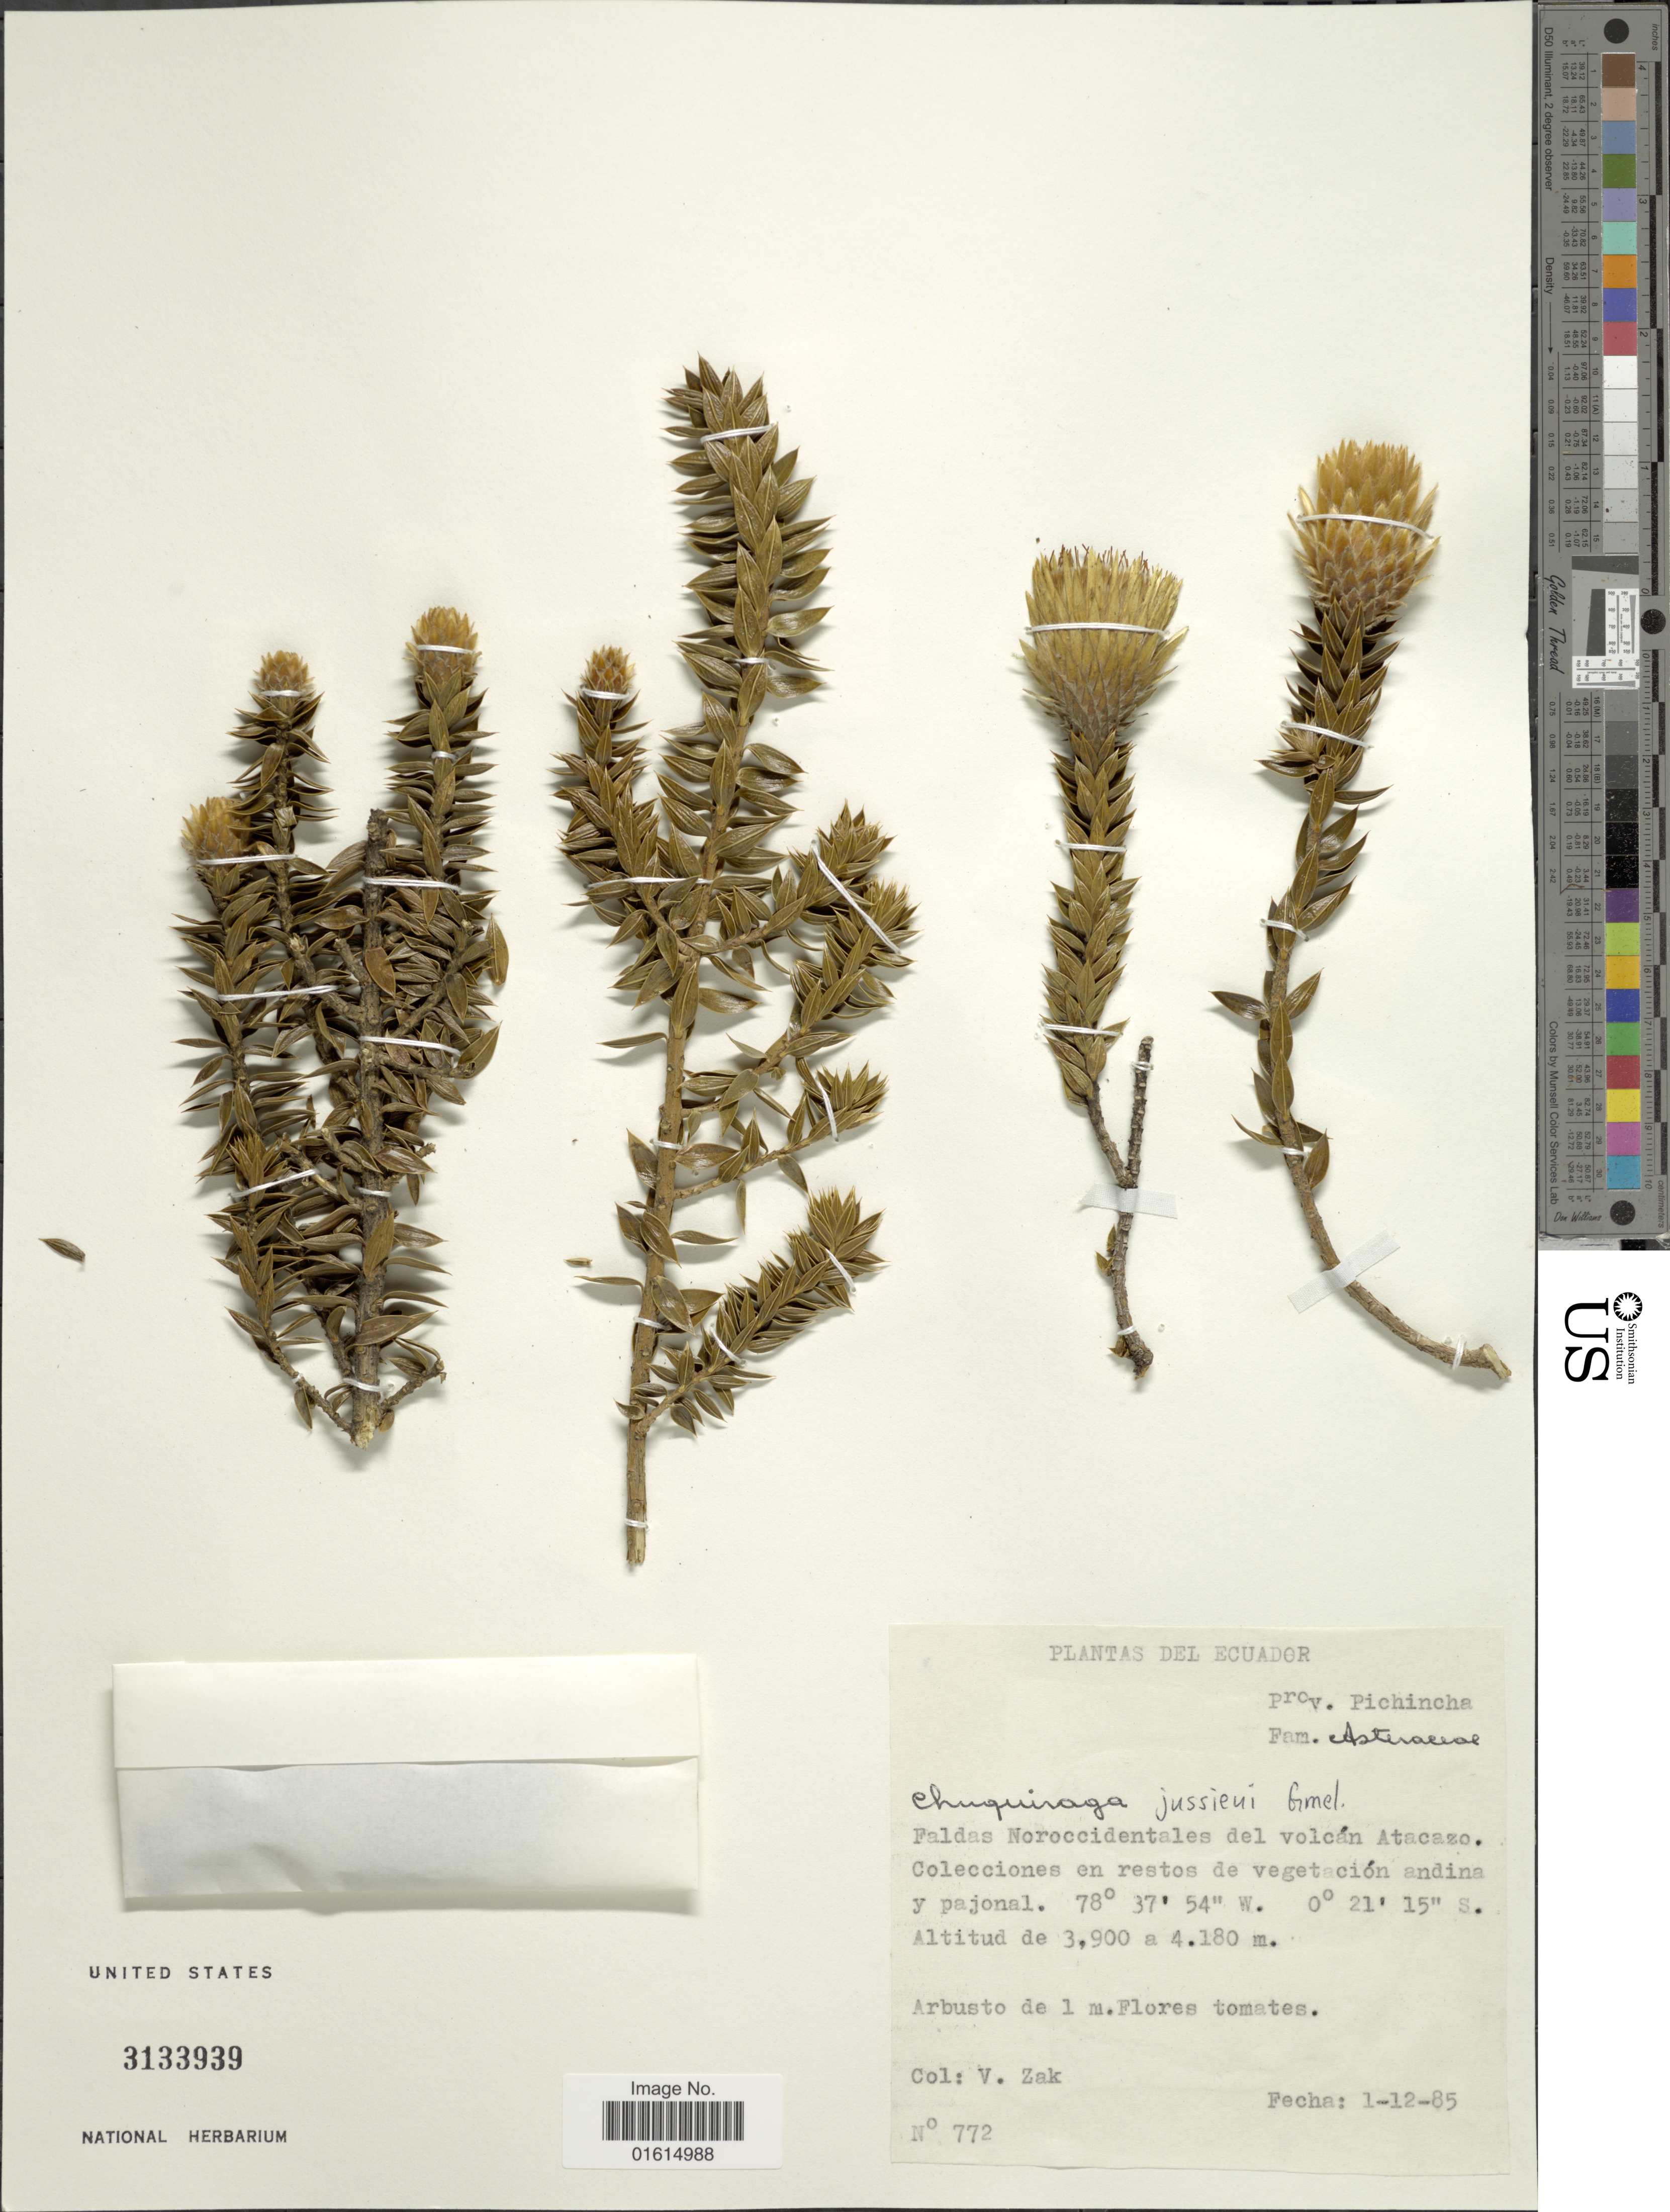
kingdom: Plantae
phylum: Tracheophyta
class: Magnoliopsida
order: Asterales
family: Asteraceae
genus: Chuquiraga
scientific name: Chuquiraga jussieui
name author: J.F. Gmel.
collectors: V. Zak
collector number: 772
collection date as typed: Transcribed d/m/y: 1/12/85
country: Ecuador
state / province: Pichincha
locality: Prov. Pichincha, Faldas Noroccidentalesdel volcan Atacazo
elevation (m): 3900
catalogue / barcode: US 3133939